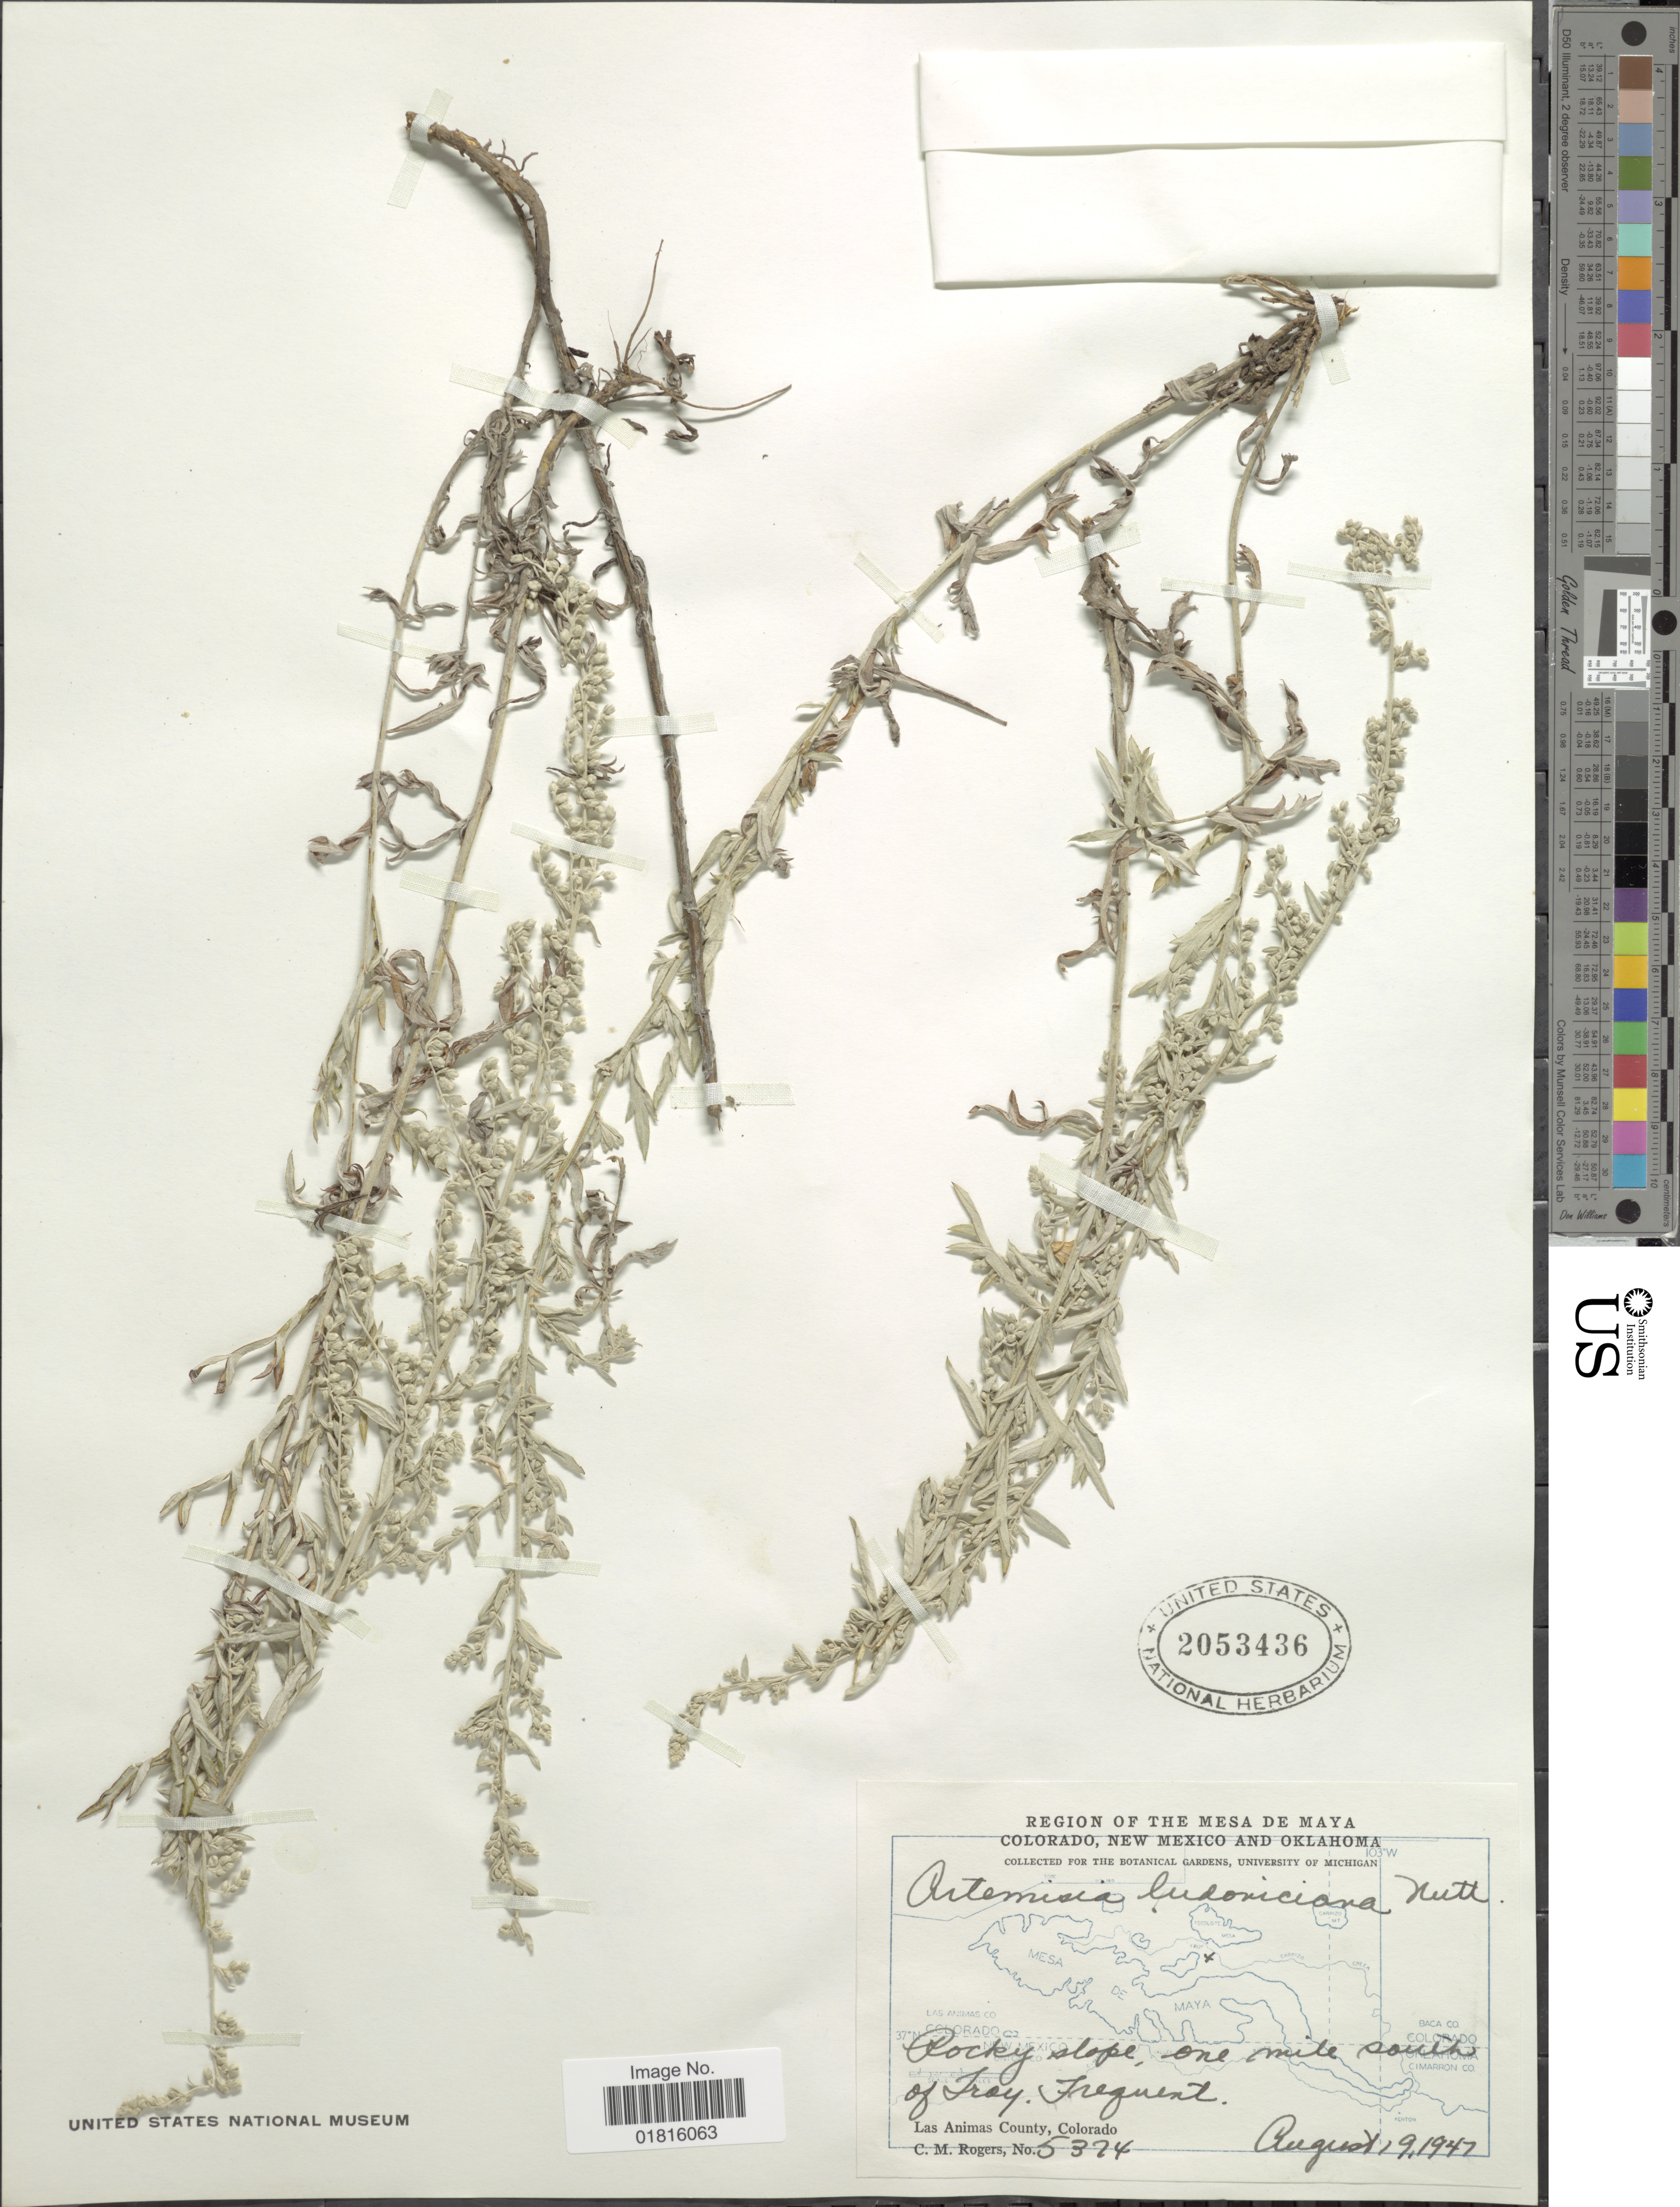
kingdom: Plantae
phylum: Tracheophyta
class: Magnoliopsida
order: Asterales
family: Asteraceae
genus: Artemisia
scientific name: Artemisia ludoviciana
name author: Nutt.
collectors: C. M. Rogers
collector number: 5374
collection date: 1947-08-19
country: United States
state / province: Colorado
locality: Region of The Mesa de Maya Colorado, New Mexico and Oklahoma, Rocky slope, one mile south of Tray, Las Animas County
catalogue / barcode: US 2053436